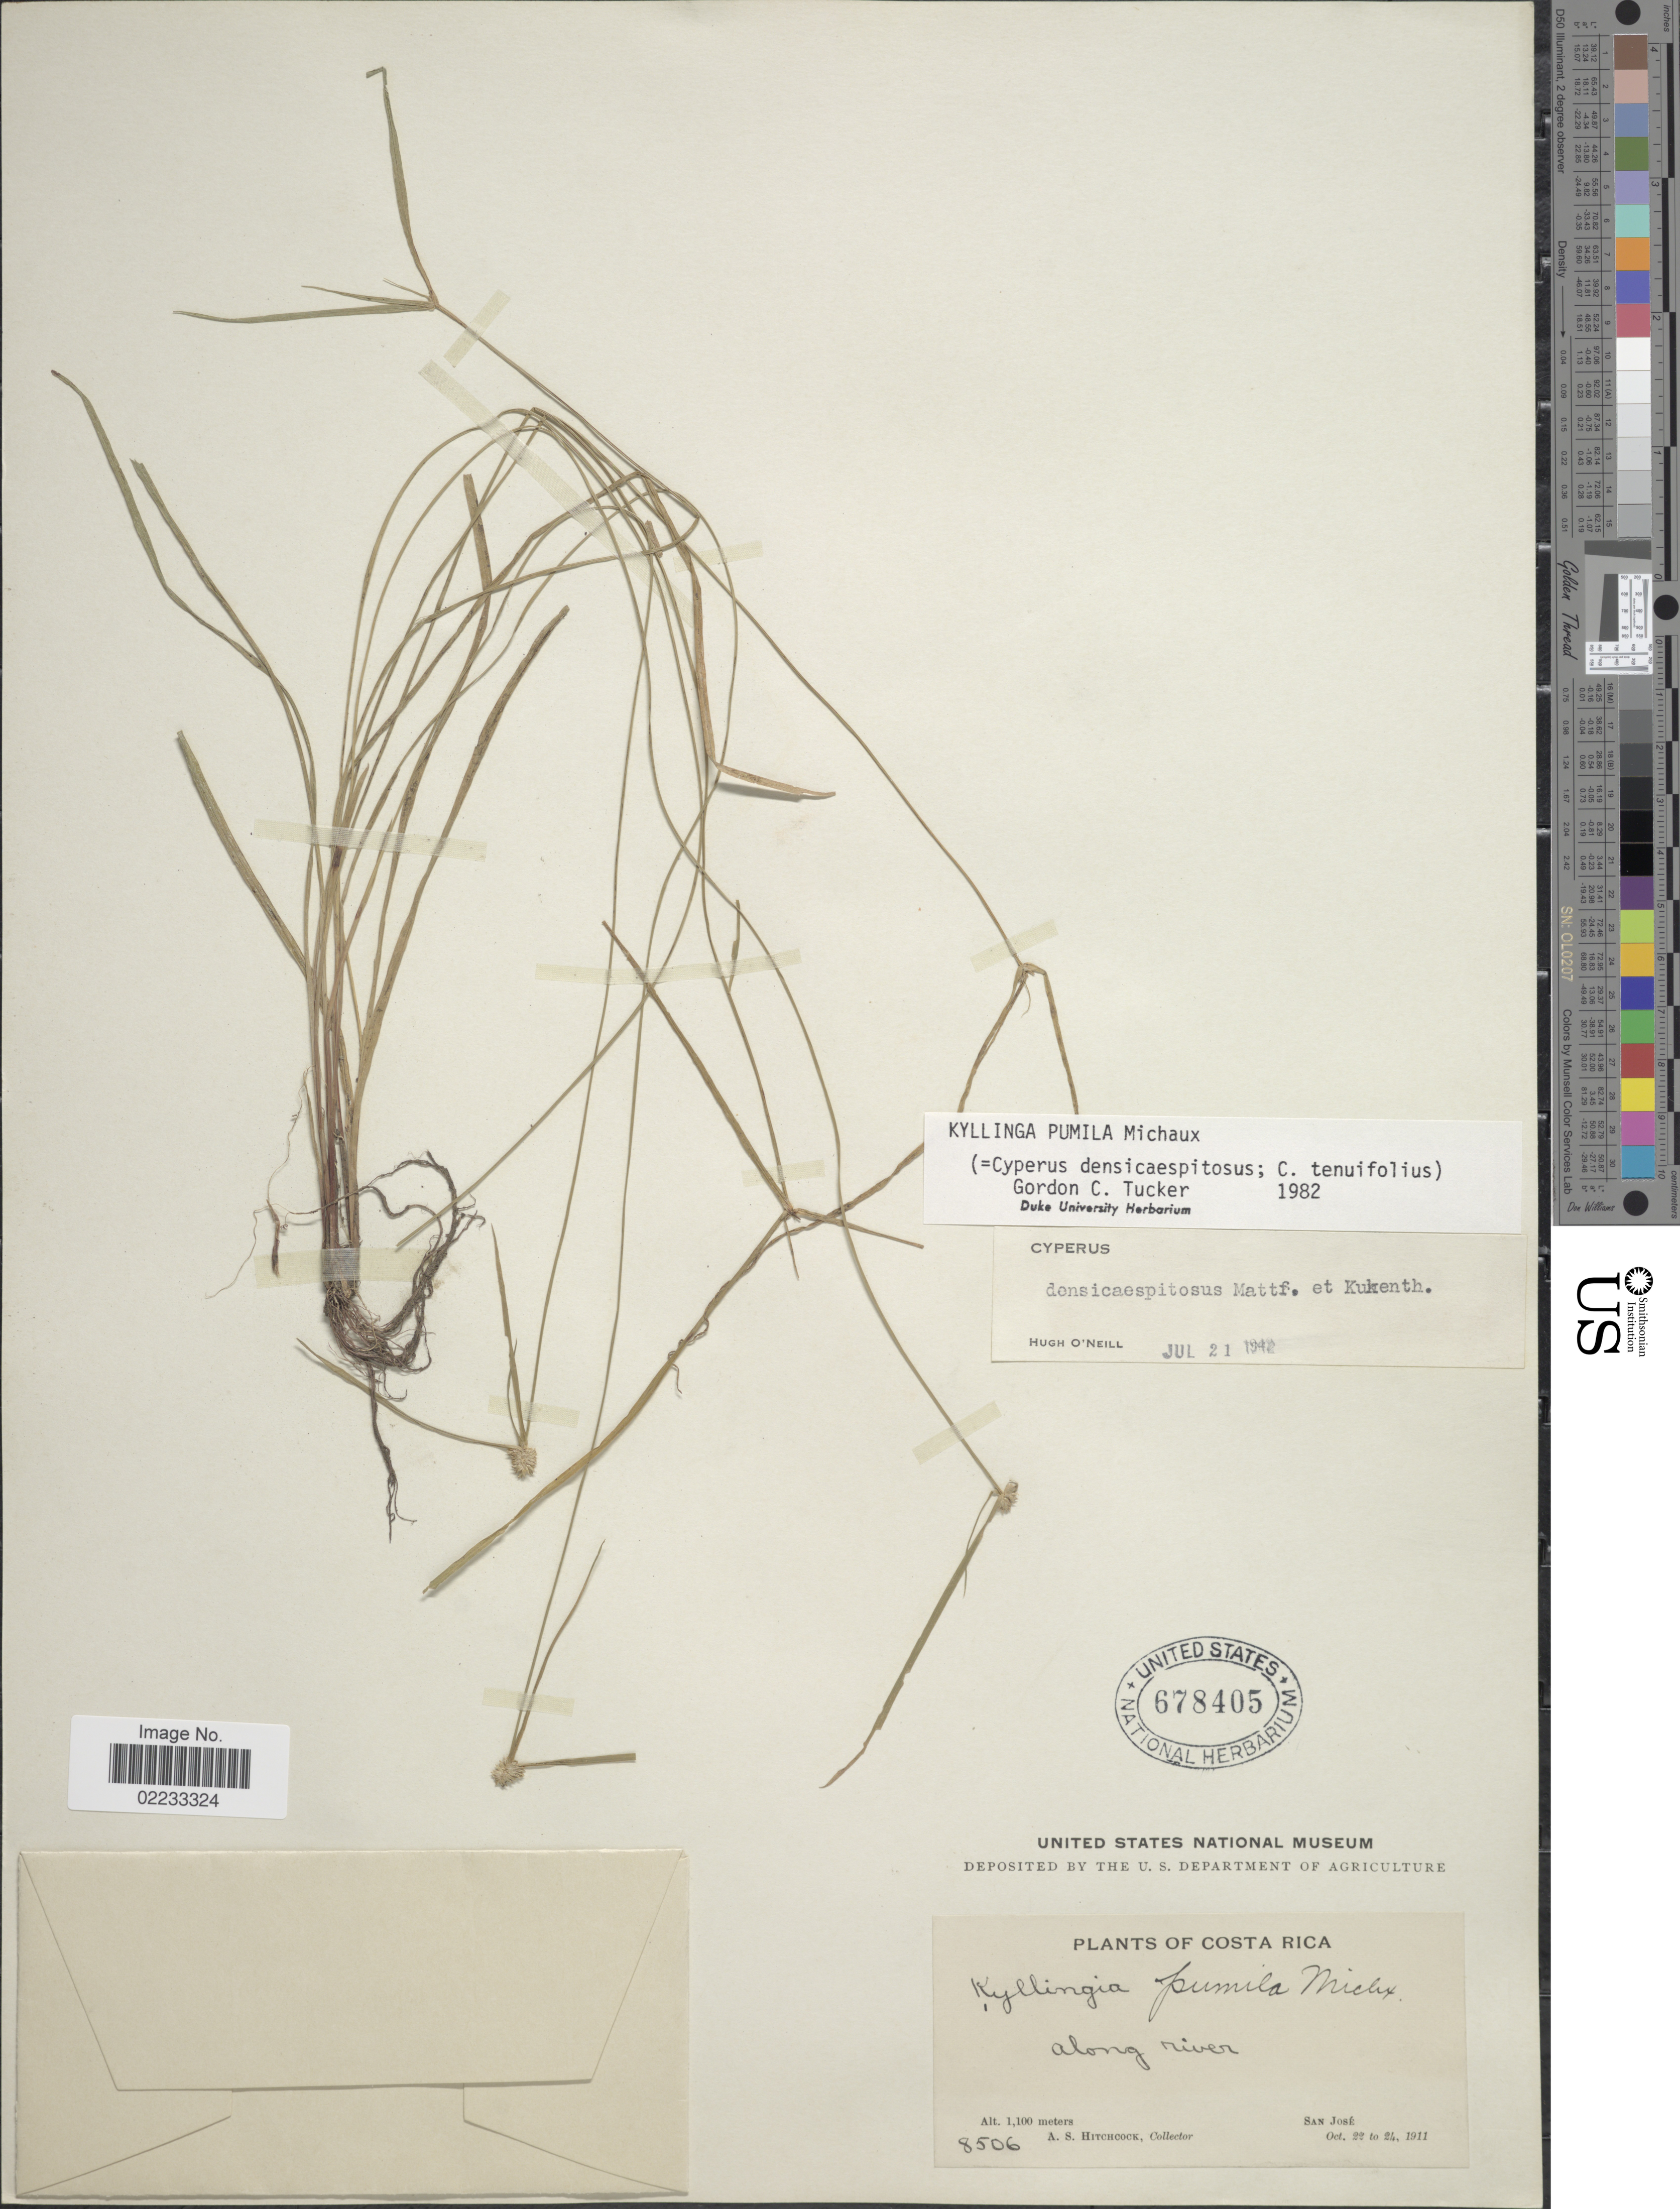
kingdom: Plantae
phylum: Tracheophyta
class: Liliopsida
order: Poales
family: Cyperaceae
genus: Cyperus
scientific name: Cyperus hortensis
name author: (Salzm. ex Steud.) Dorr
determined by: Strong, Mark T., (BOT), Smithsonian Institution - National Museum of Natural History (UNITED STATES)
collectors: A. S. Hitchcock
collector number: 8506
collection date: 1911-10-22/1911-10-24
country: Costa Rica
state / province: San José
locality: Along river.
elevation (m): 1100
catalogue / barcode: US 678405